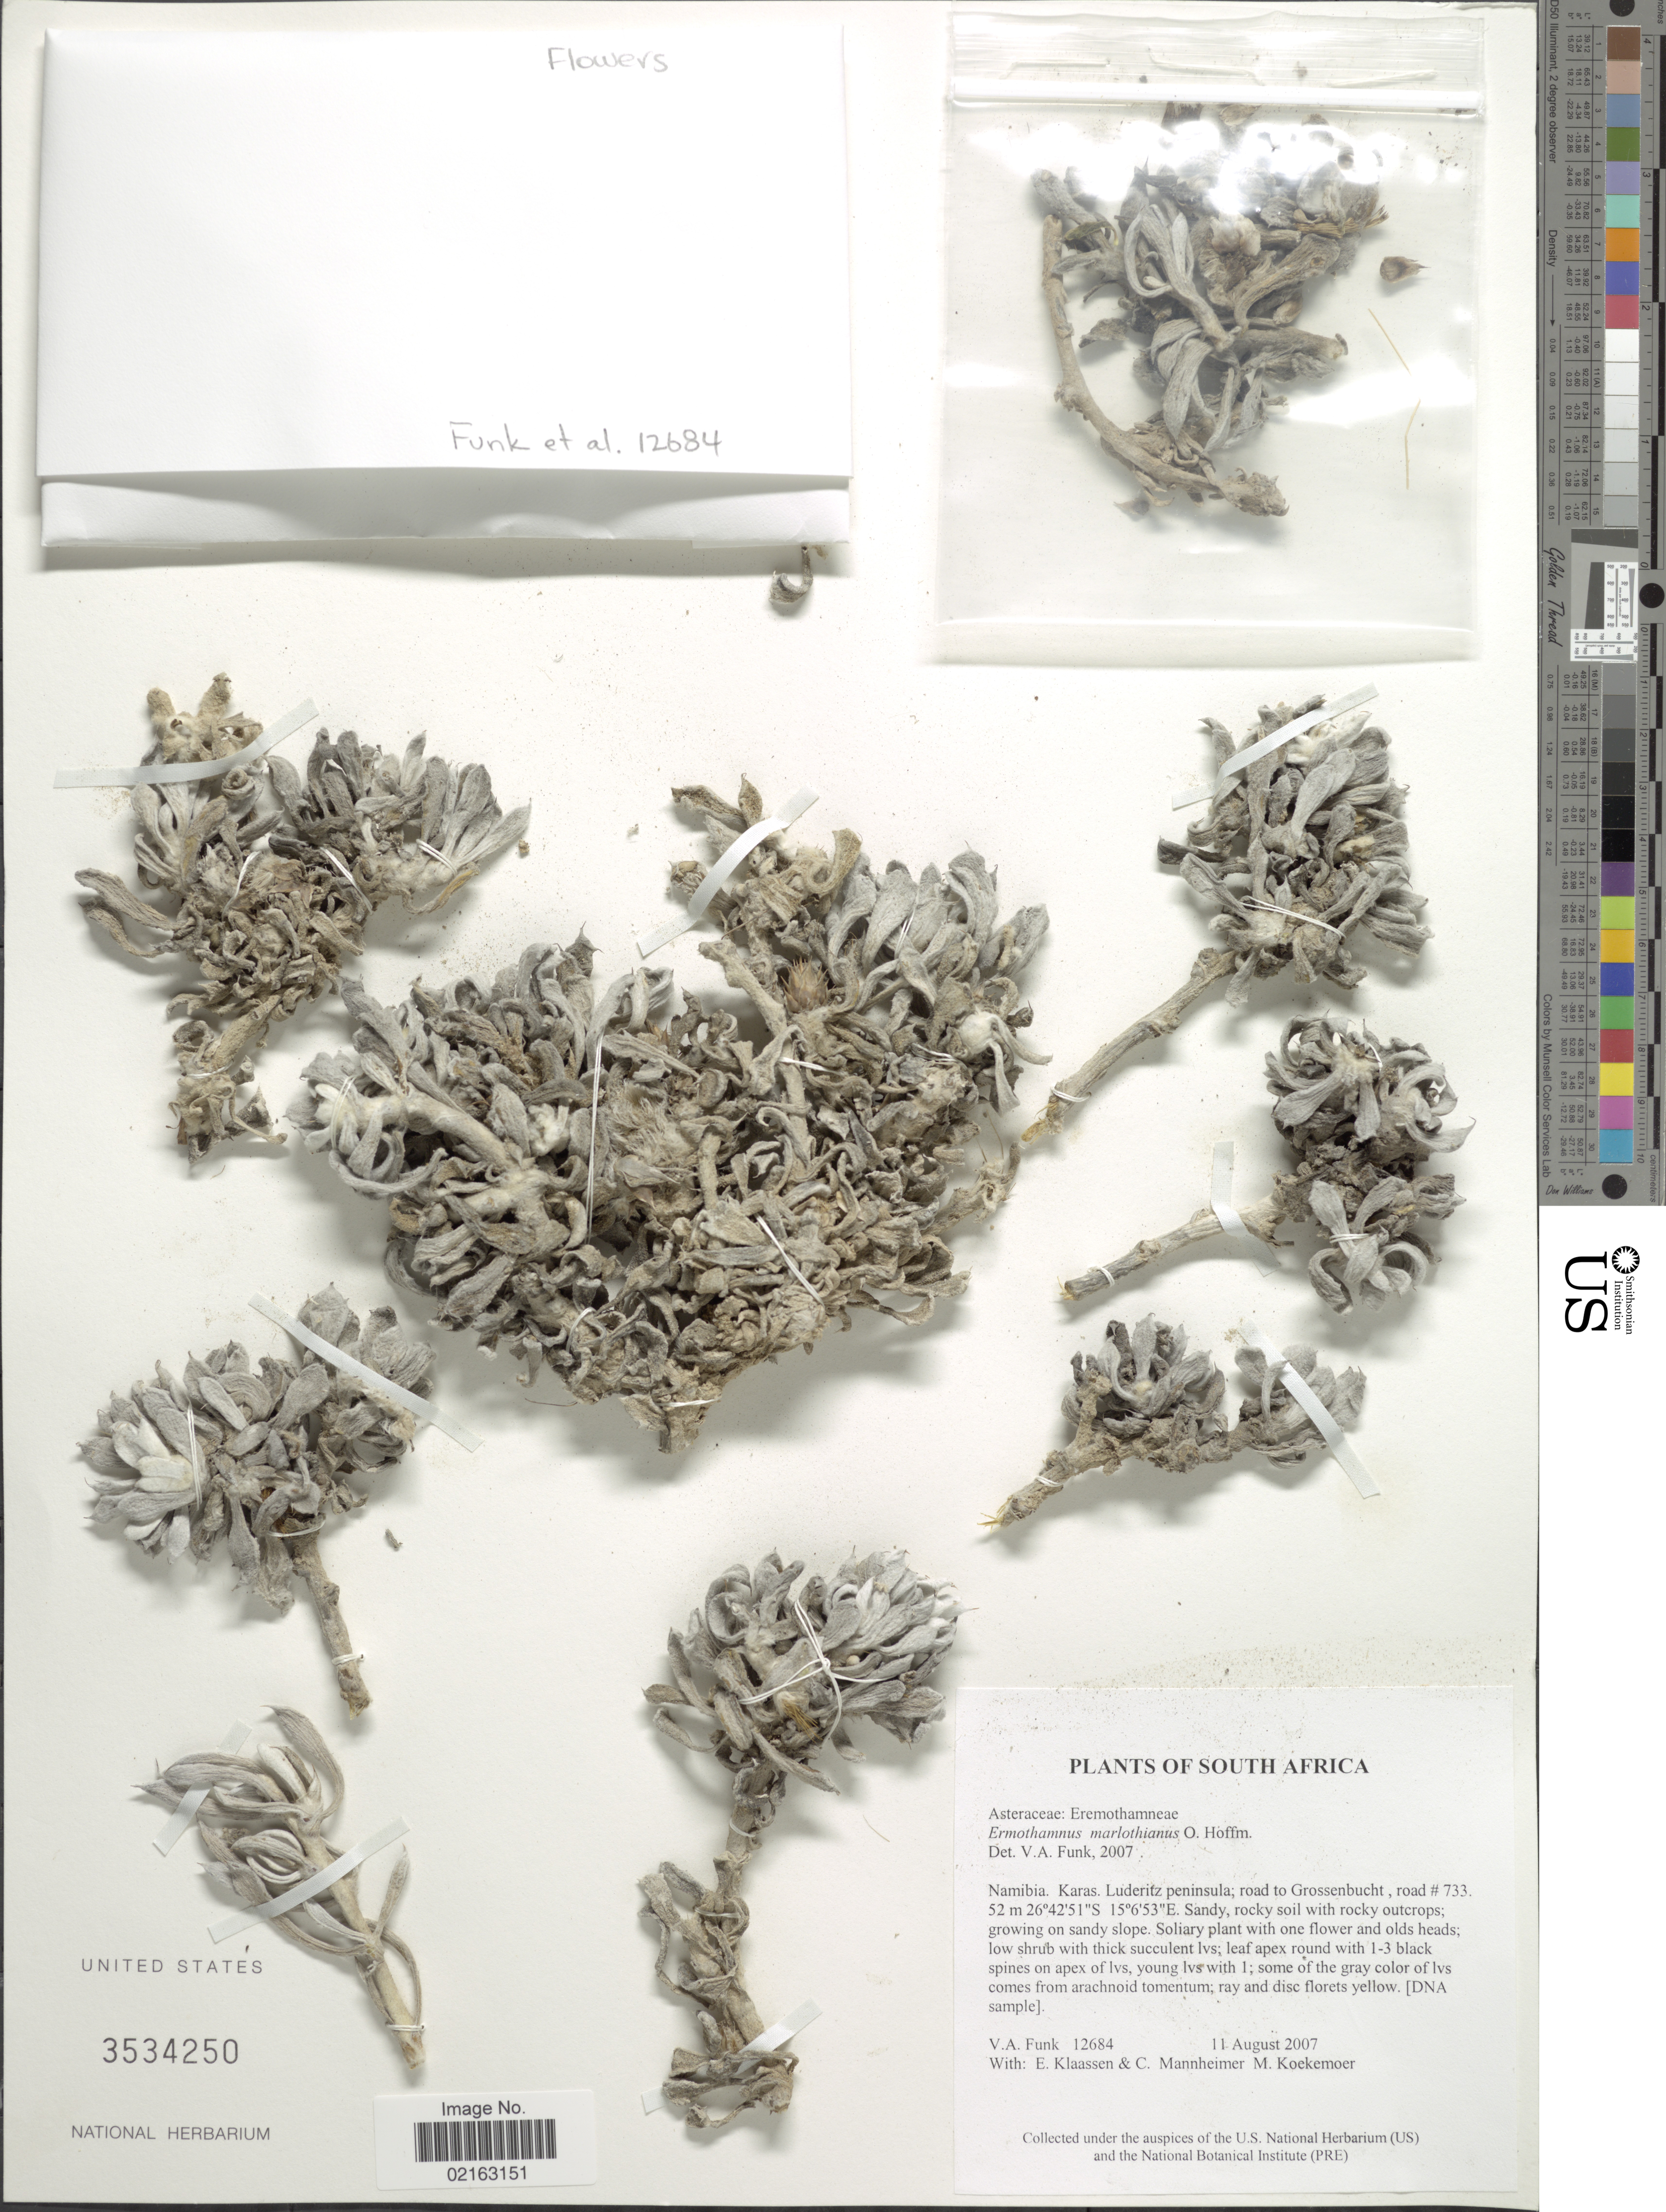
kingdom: Plantae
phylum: Tracheophyta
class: Magnoliopsida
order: Asterales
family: Asteraceae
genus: Eremothamnus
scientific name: Eremothamnus marlothianus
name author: O. Hoffm.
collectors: V. Funk, E. S. Klaassen, C. A. Mannheimer & M. Koekemoer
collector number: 12684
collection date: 2007-08-11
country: Namibia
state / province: Karas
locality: Namibia. Karas. Luderitz peninsula; road to Grossenbucht, road # 733.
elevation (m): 52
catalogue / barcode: US 3534250